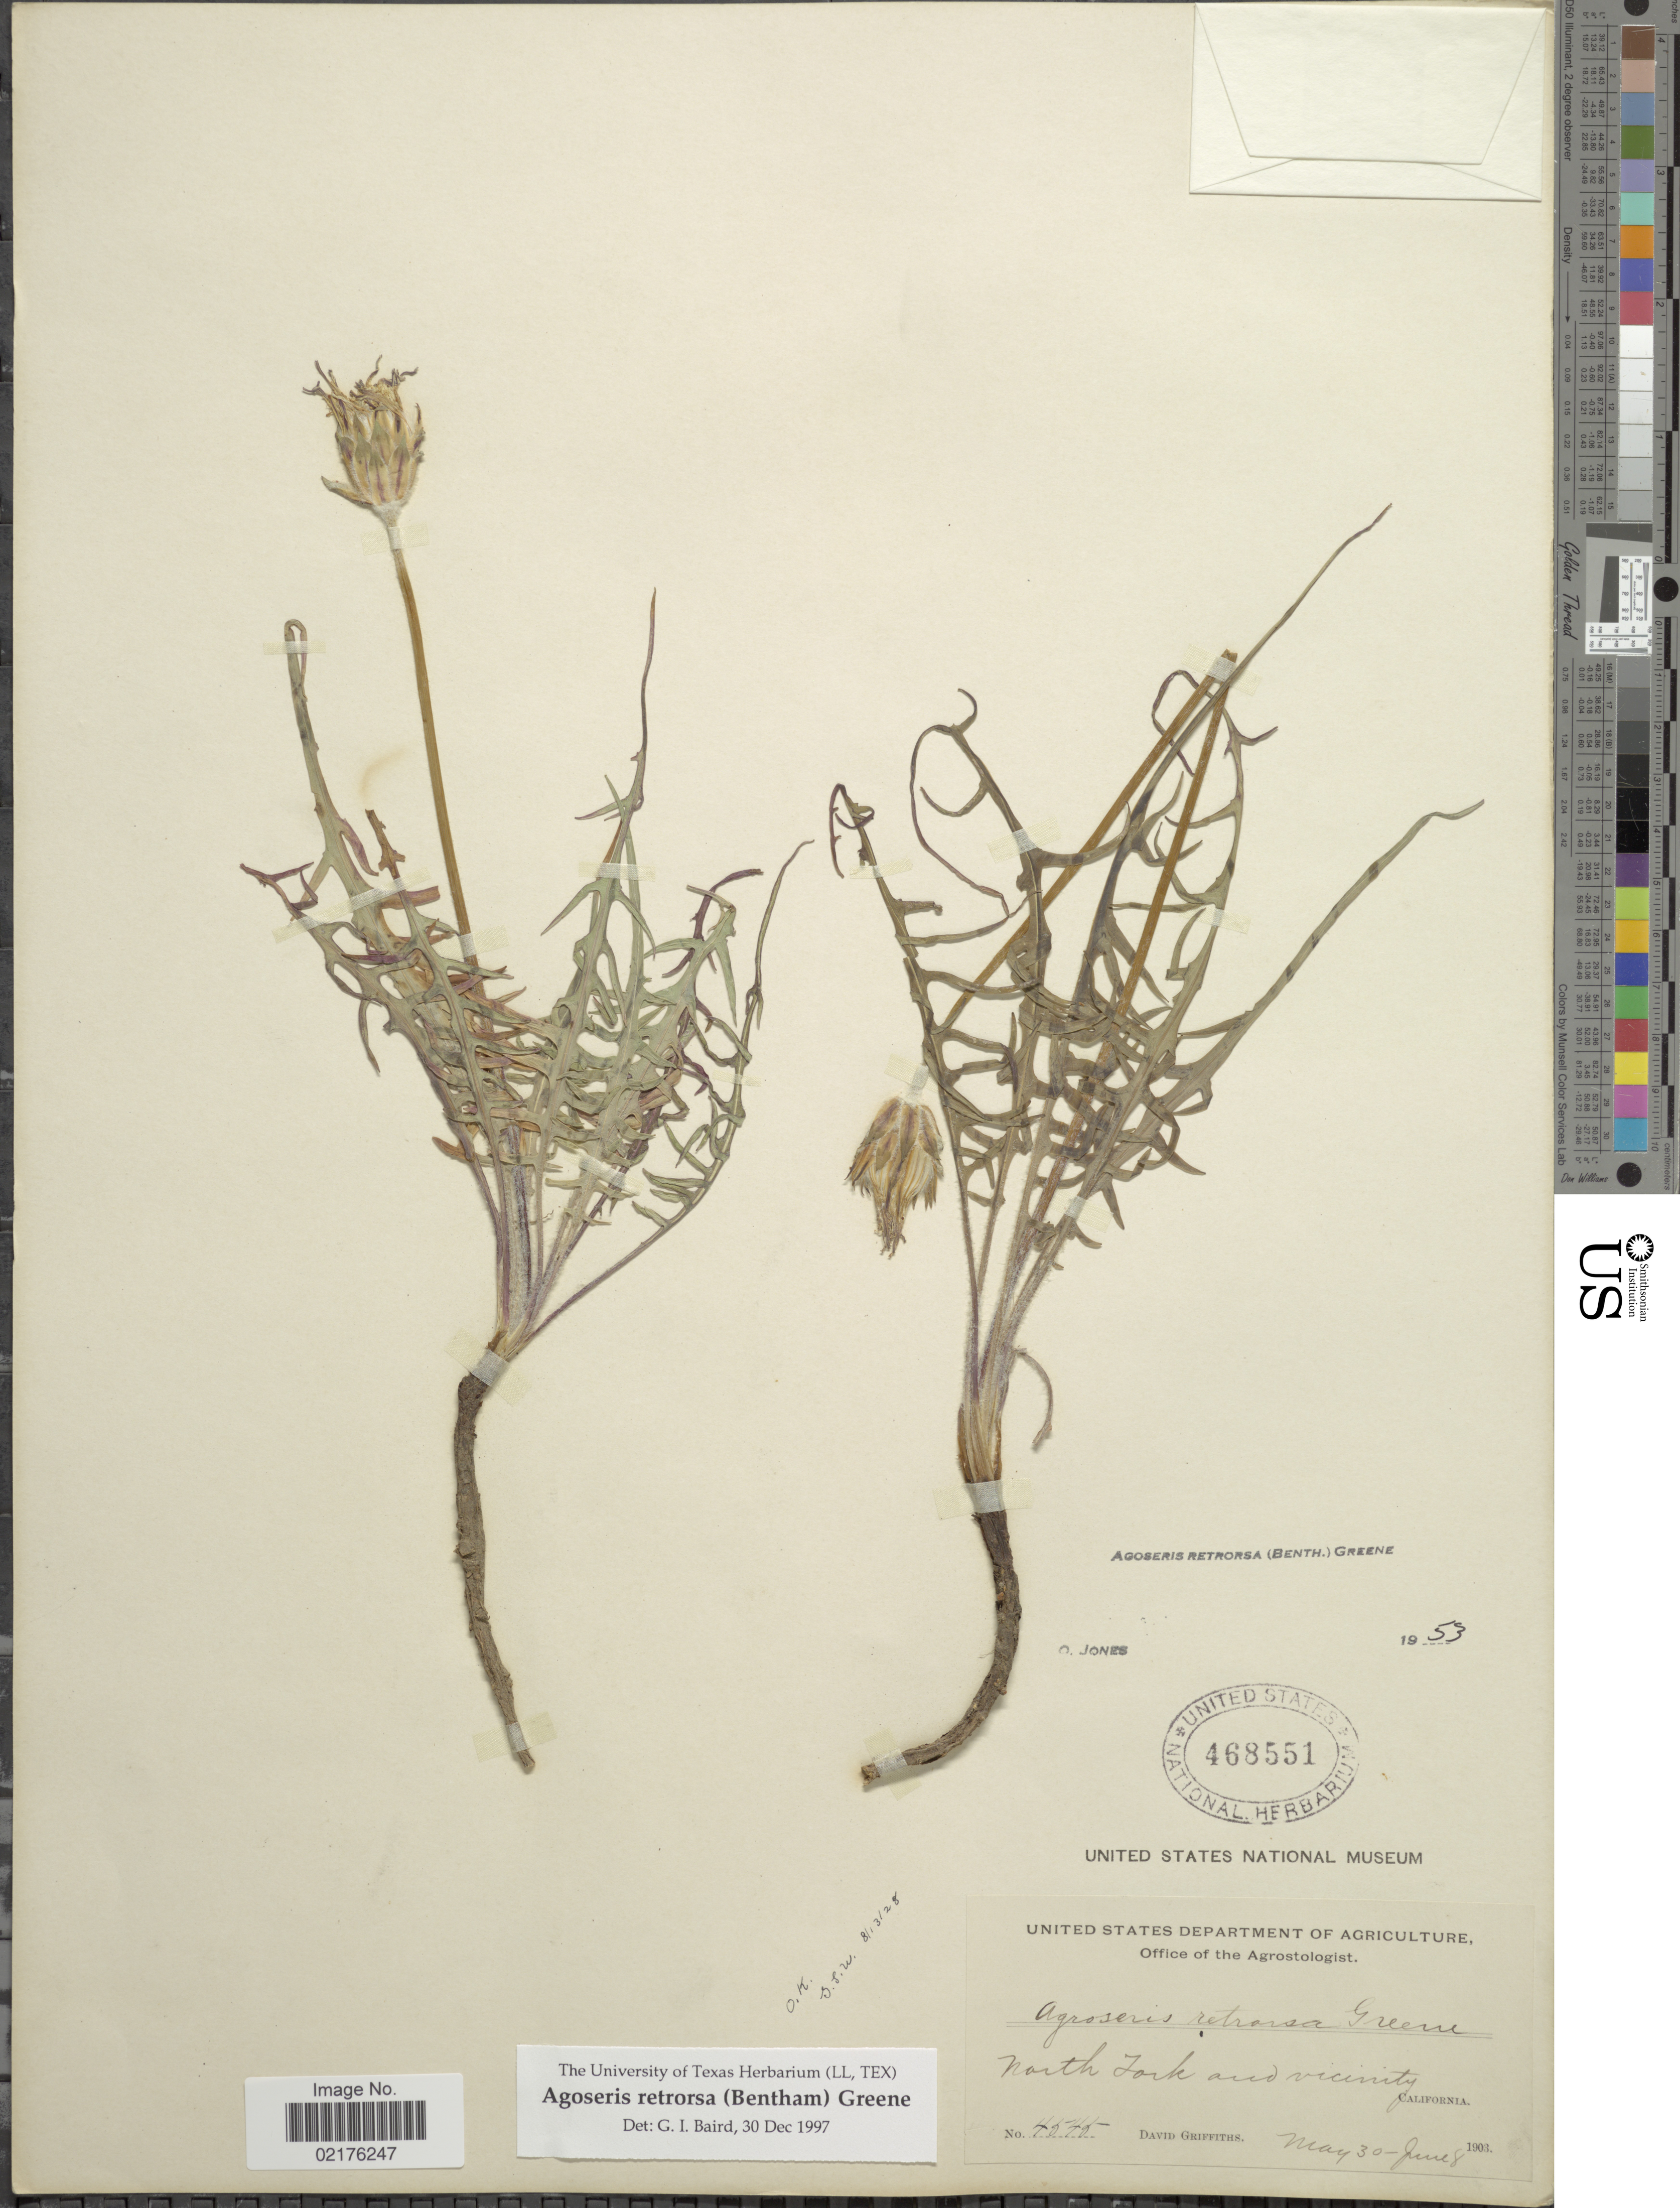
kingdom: Plantae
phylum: Tracheophyta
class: Magnoliopsida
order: Asterales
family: Asteraceae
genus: Agoseris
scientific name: Agoseris retrorsa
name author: (Benth.) Greene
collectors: D. Griffiths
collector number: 4545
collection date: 1903-05-30/1903-06-08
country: United States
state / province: California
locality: North Fork and vicinity, California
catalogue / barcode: US 468551